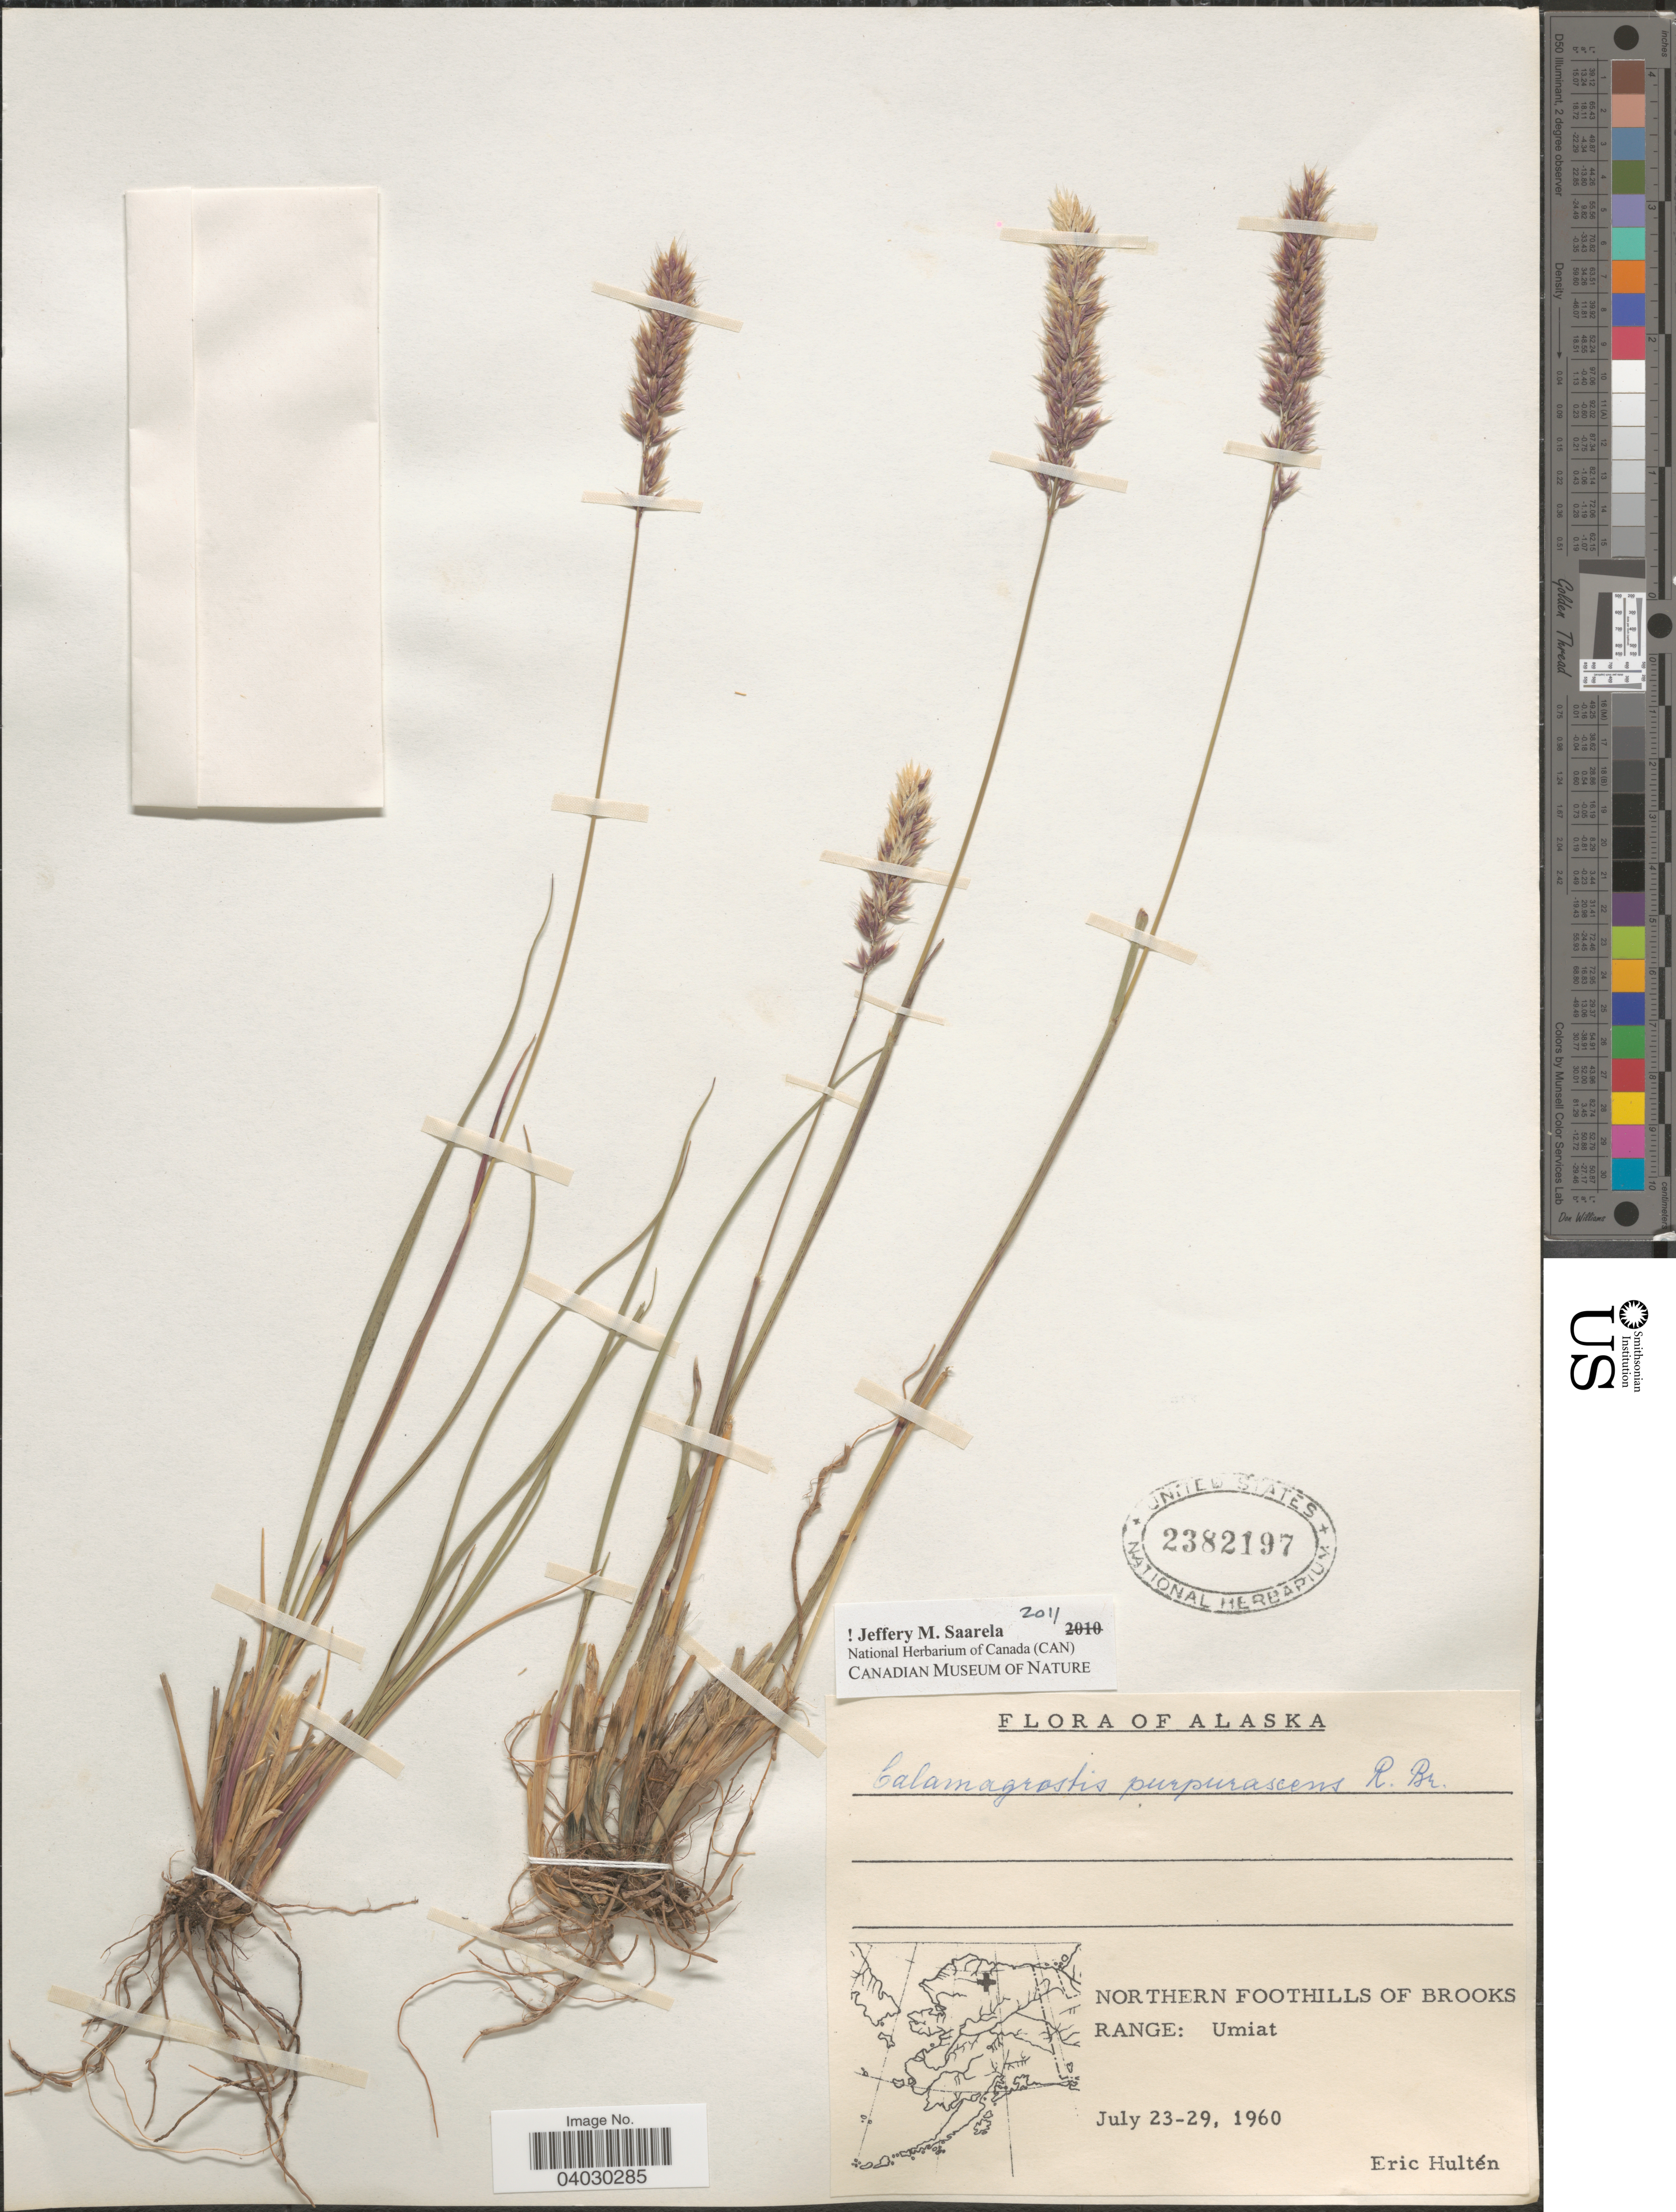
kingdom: Plantae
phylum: Tracheophyta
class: Liliopsida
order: Poales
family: Poaceae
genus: Calamagrostis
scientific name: Calamagrostis purpurascens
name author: R. Br.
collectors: E. G. Hultén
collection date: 1960-07-23/1960-07-29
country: United States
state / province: Alaska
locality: Northern Foothills of Brooks Range: Umiat.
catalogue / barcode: US 2382197